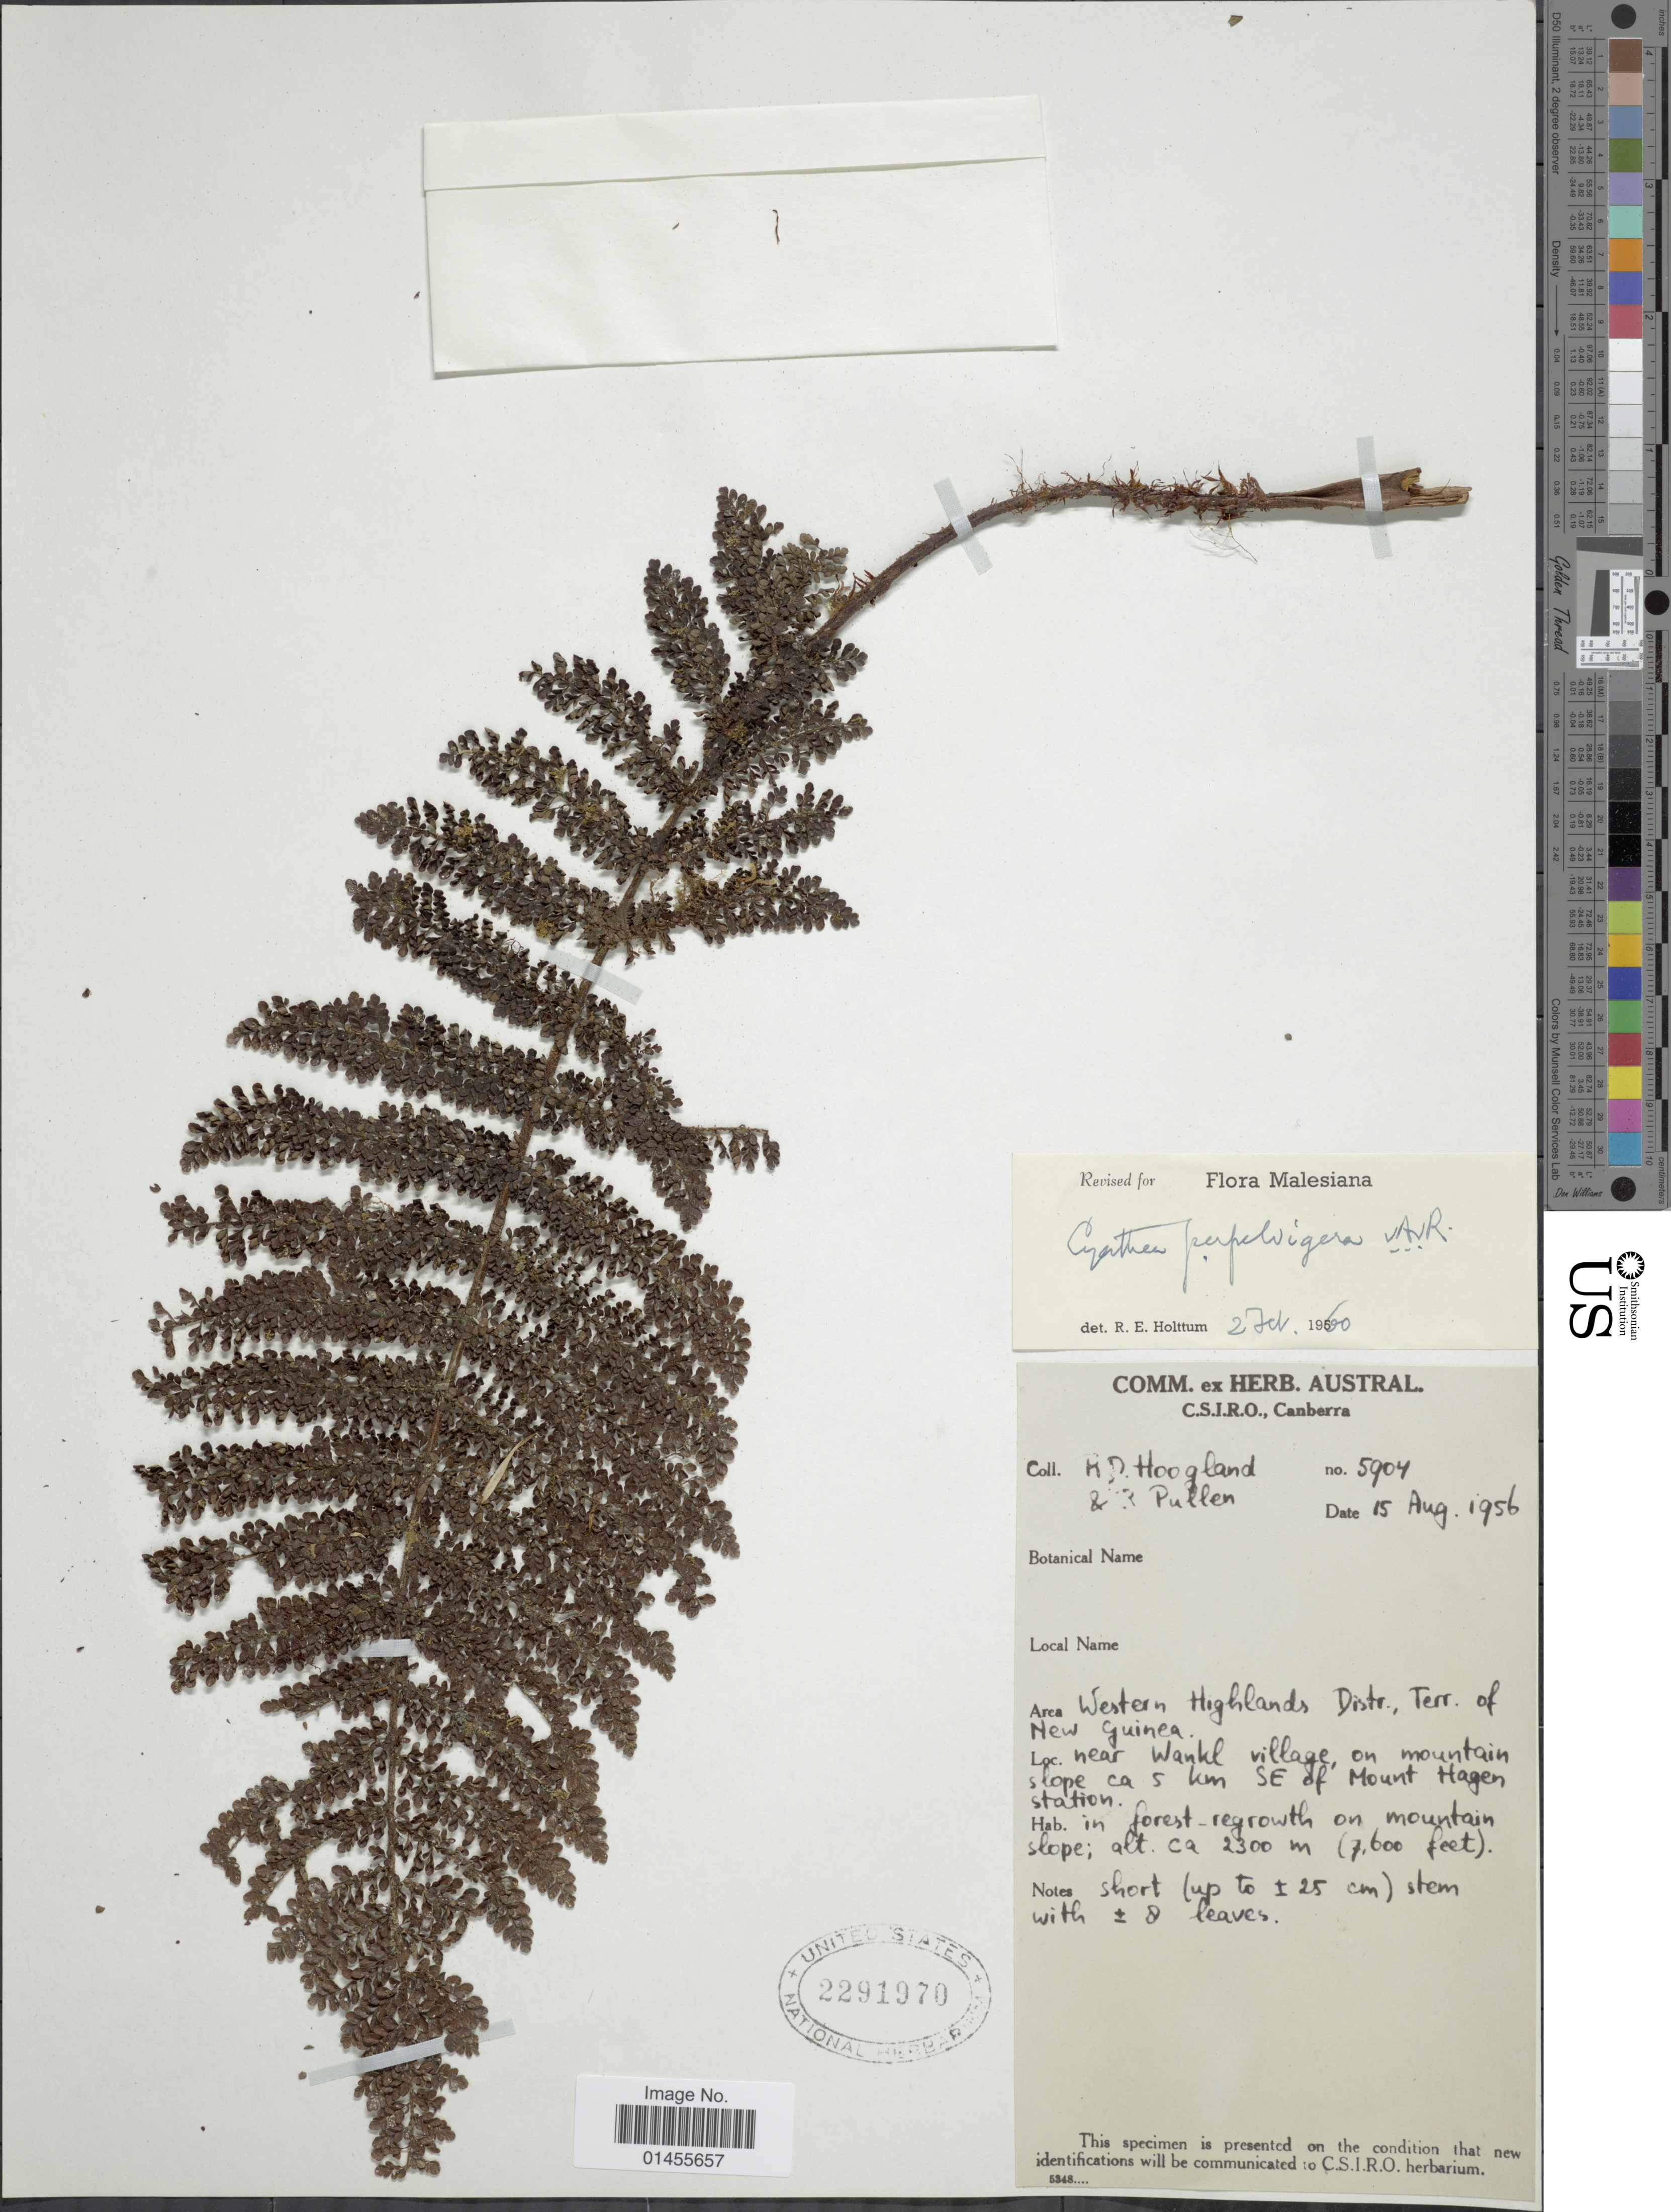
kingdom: Plantae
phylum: Tracheophyta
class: Polypodiopsida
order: Cyatheales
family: Cyatheaceae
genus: Alsophila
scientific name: Alsophila perpelvigera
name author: (Alderw.) R.M. Tryon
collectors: R. D. Hoogland & R. Pullen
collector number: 5904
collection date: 1956-08-15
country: Papua New Guinea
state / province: Western Highlands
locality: Western Highlands Distr., Terr. of New Guinea, near Wankl village on mountain slope 50km SE of Mount Hagen station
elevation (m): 2300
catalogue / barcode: US 2291970